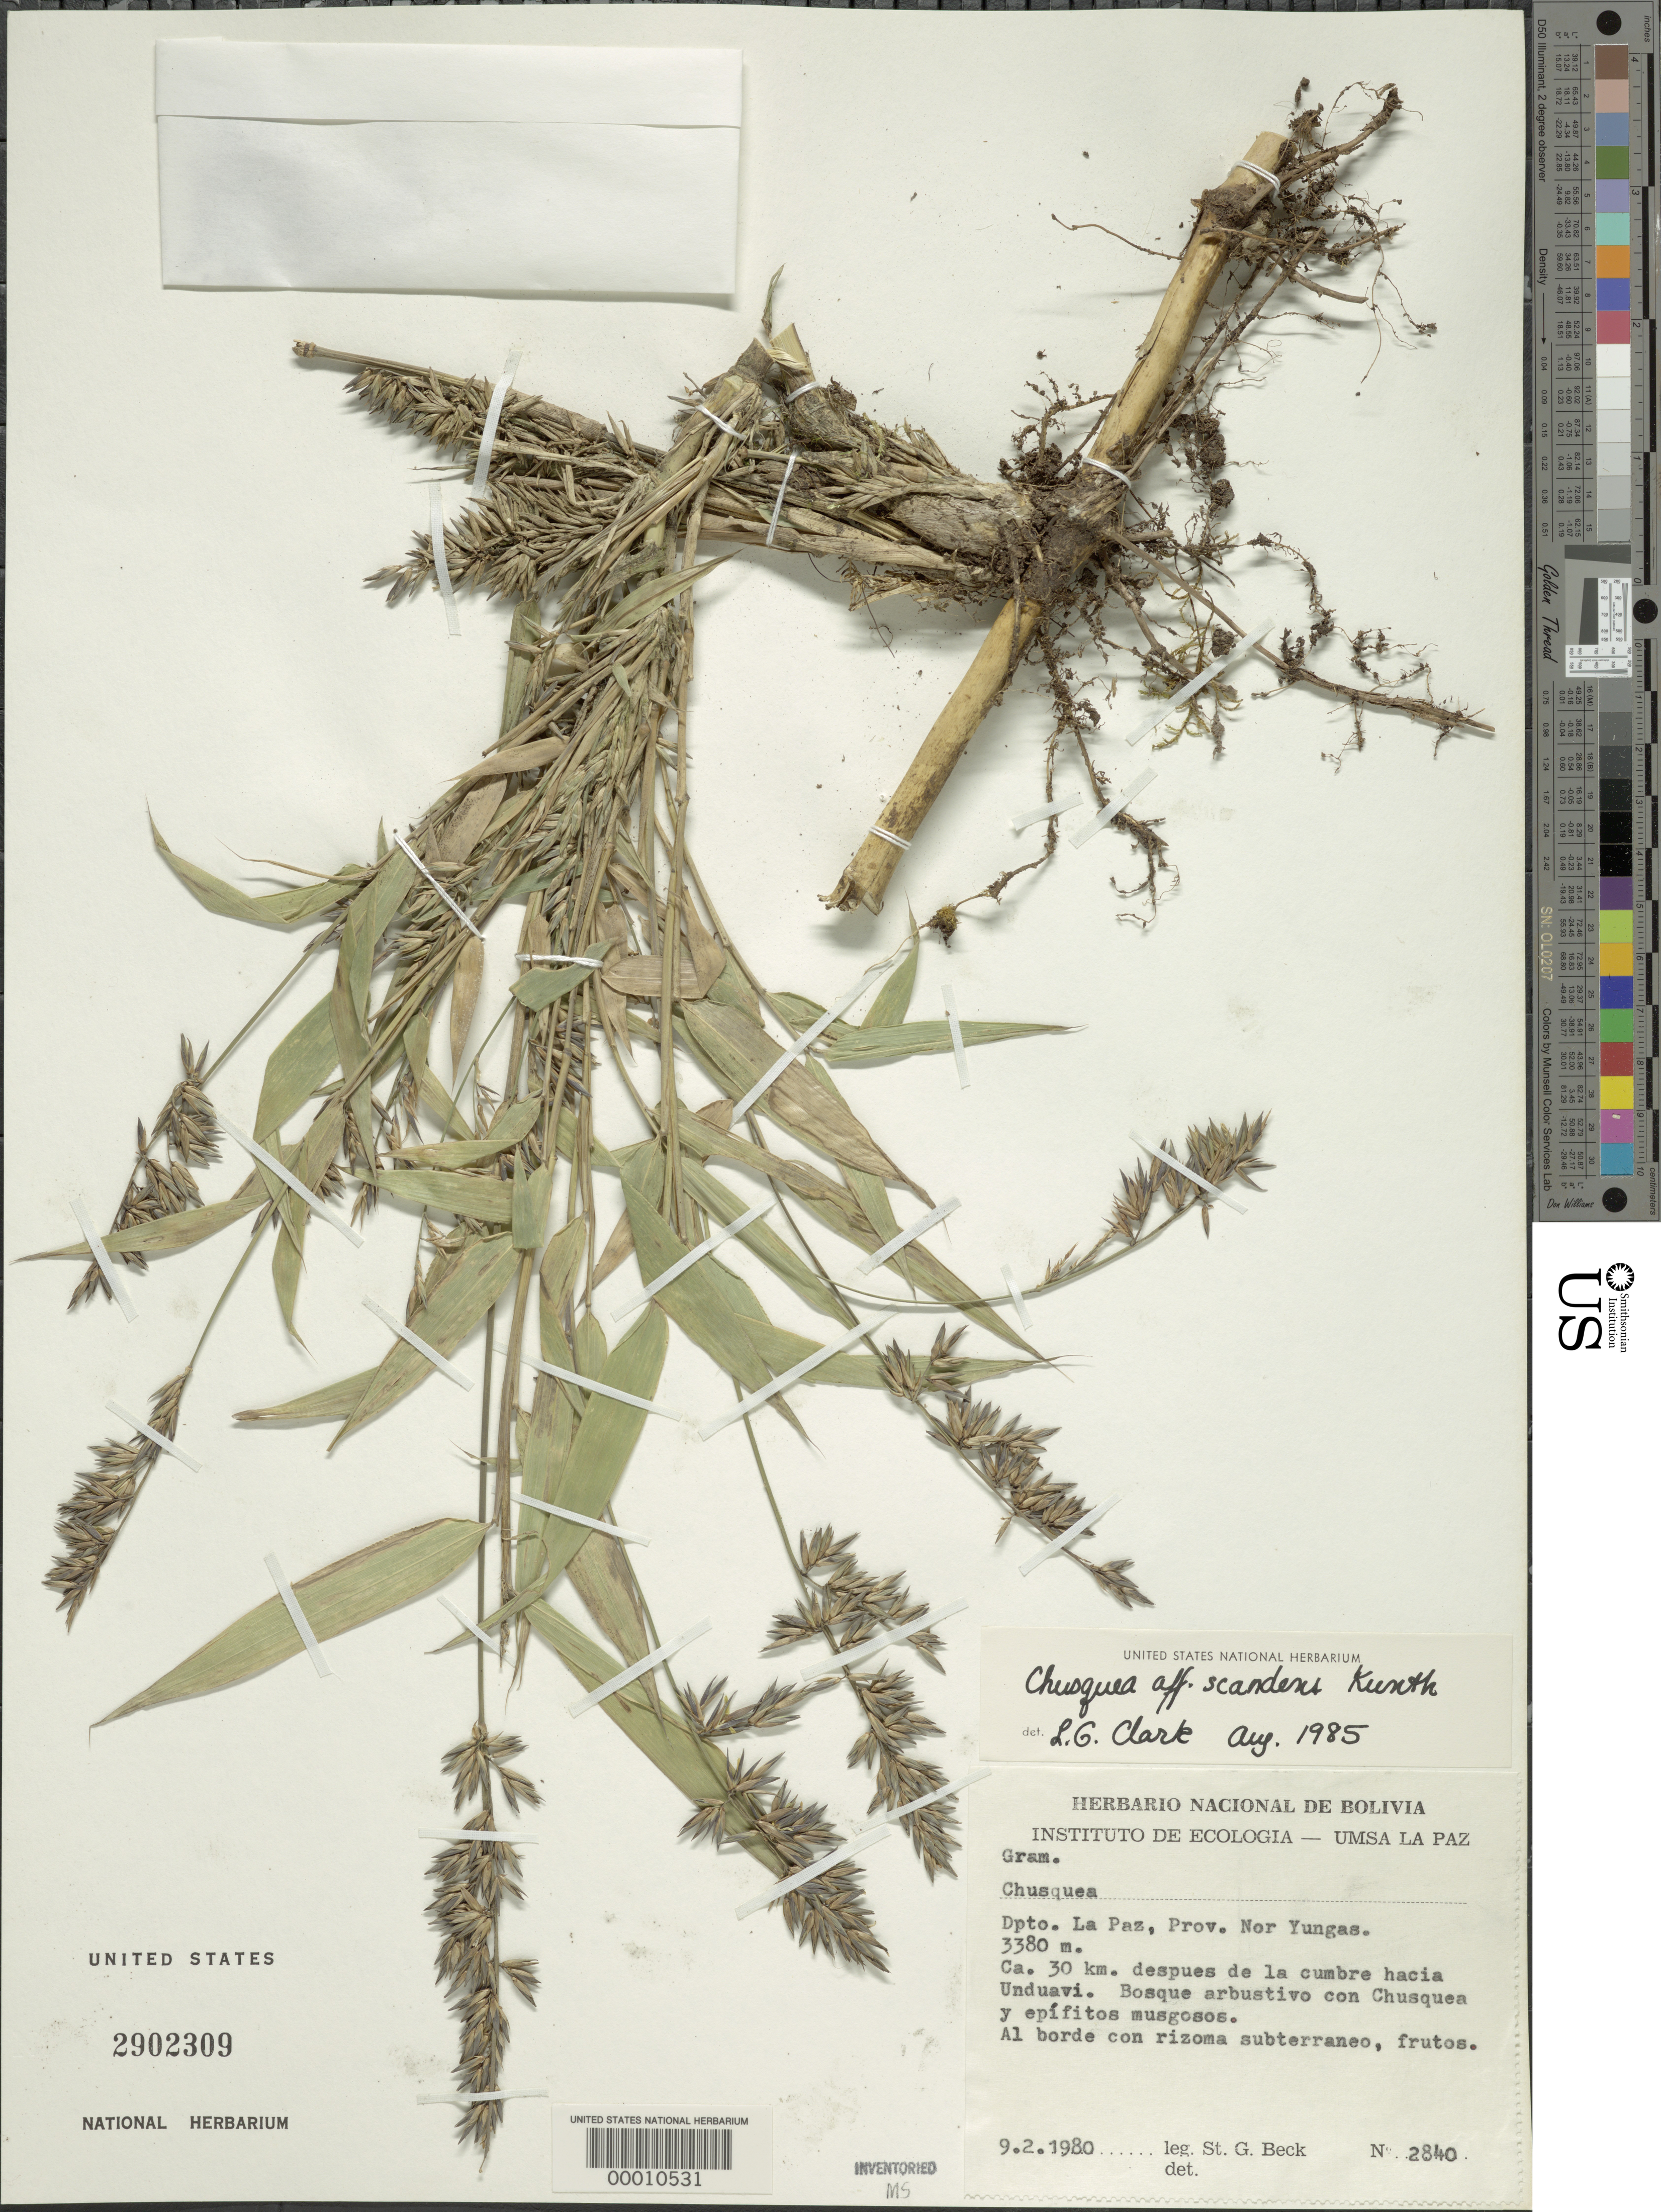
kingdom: Plantae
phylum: Tracheophyta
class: Liliopsida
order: Poales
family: Poaceae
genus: Chusquea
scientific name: Chusquea scandens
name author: Kunth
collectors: S. G. Beck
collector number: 2840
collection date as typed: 02 Sep 1980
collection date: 1980-09-02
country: Bolivia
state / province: La Paz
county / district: Nor Yungas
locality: Ca. 30 km. Despues de la Cumbe Hacia Unduavi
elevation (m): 3380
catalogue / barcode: US 2902309